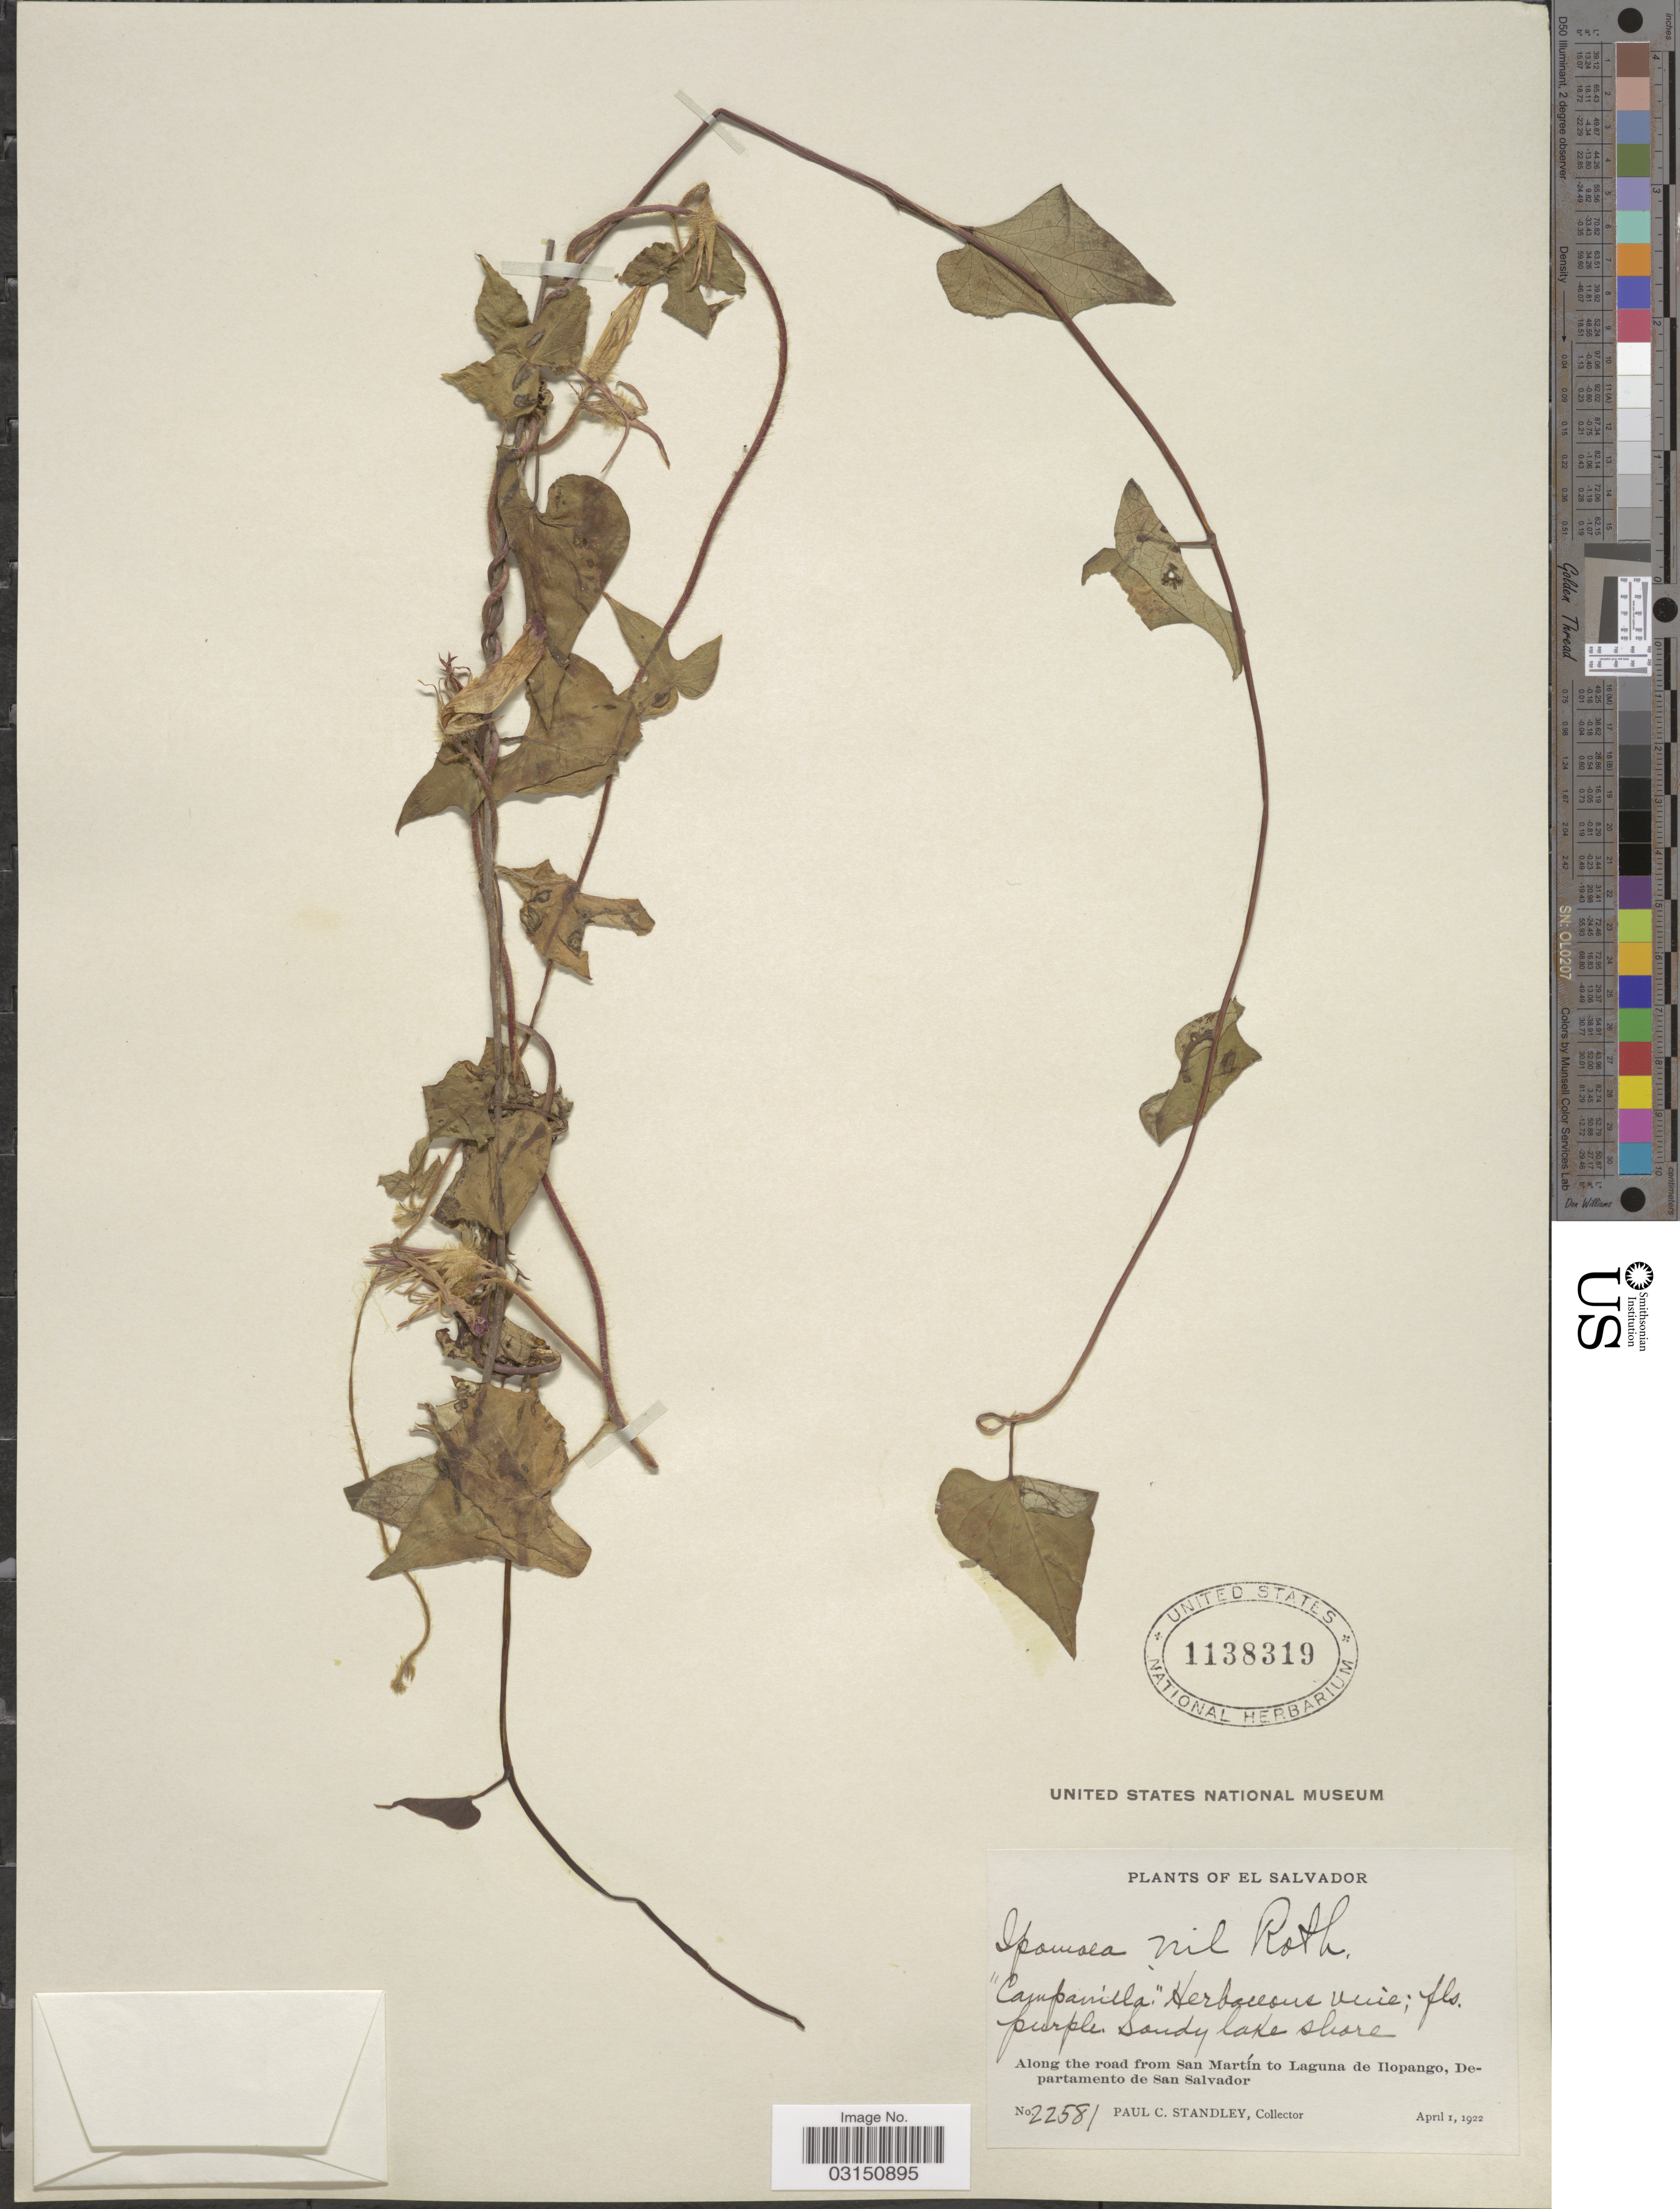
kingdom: Plantae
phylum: Tracheophyta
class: Magnoliopsida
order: Solanales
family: Convolvulaceae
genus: Ipomoea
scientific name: Ipomoea nil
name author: (L.) Roth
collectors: P. C. Standley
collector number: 22581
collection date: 1922-04-01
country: El Salvador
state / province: San Salvador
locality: Along the road from San Martín to Laguna de Ilopango, Departamento de San Salvador.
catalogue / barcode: US 1138319